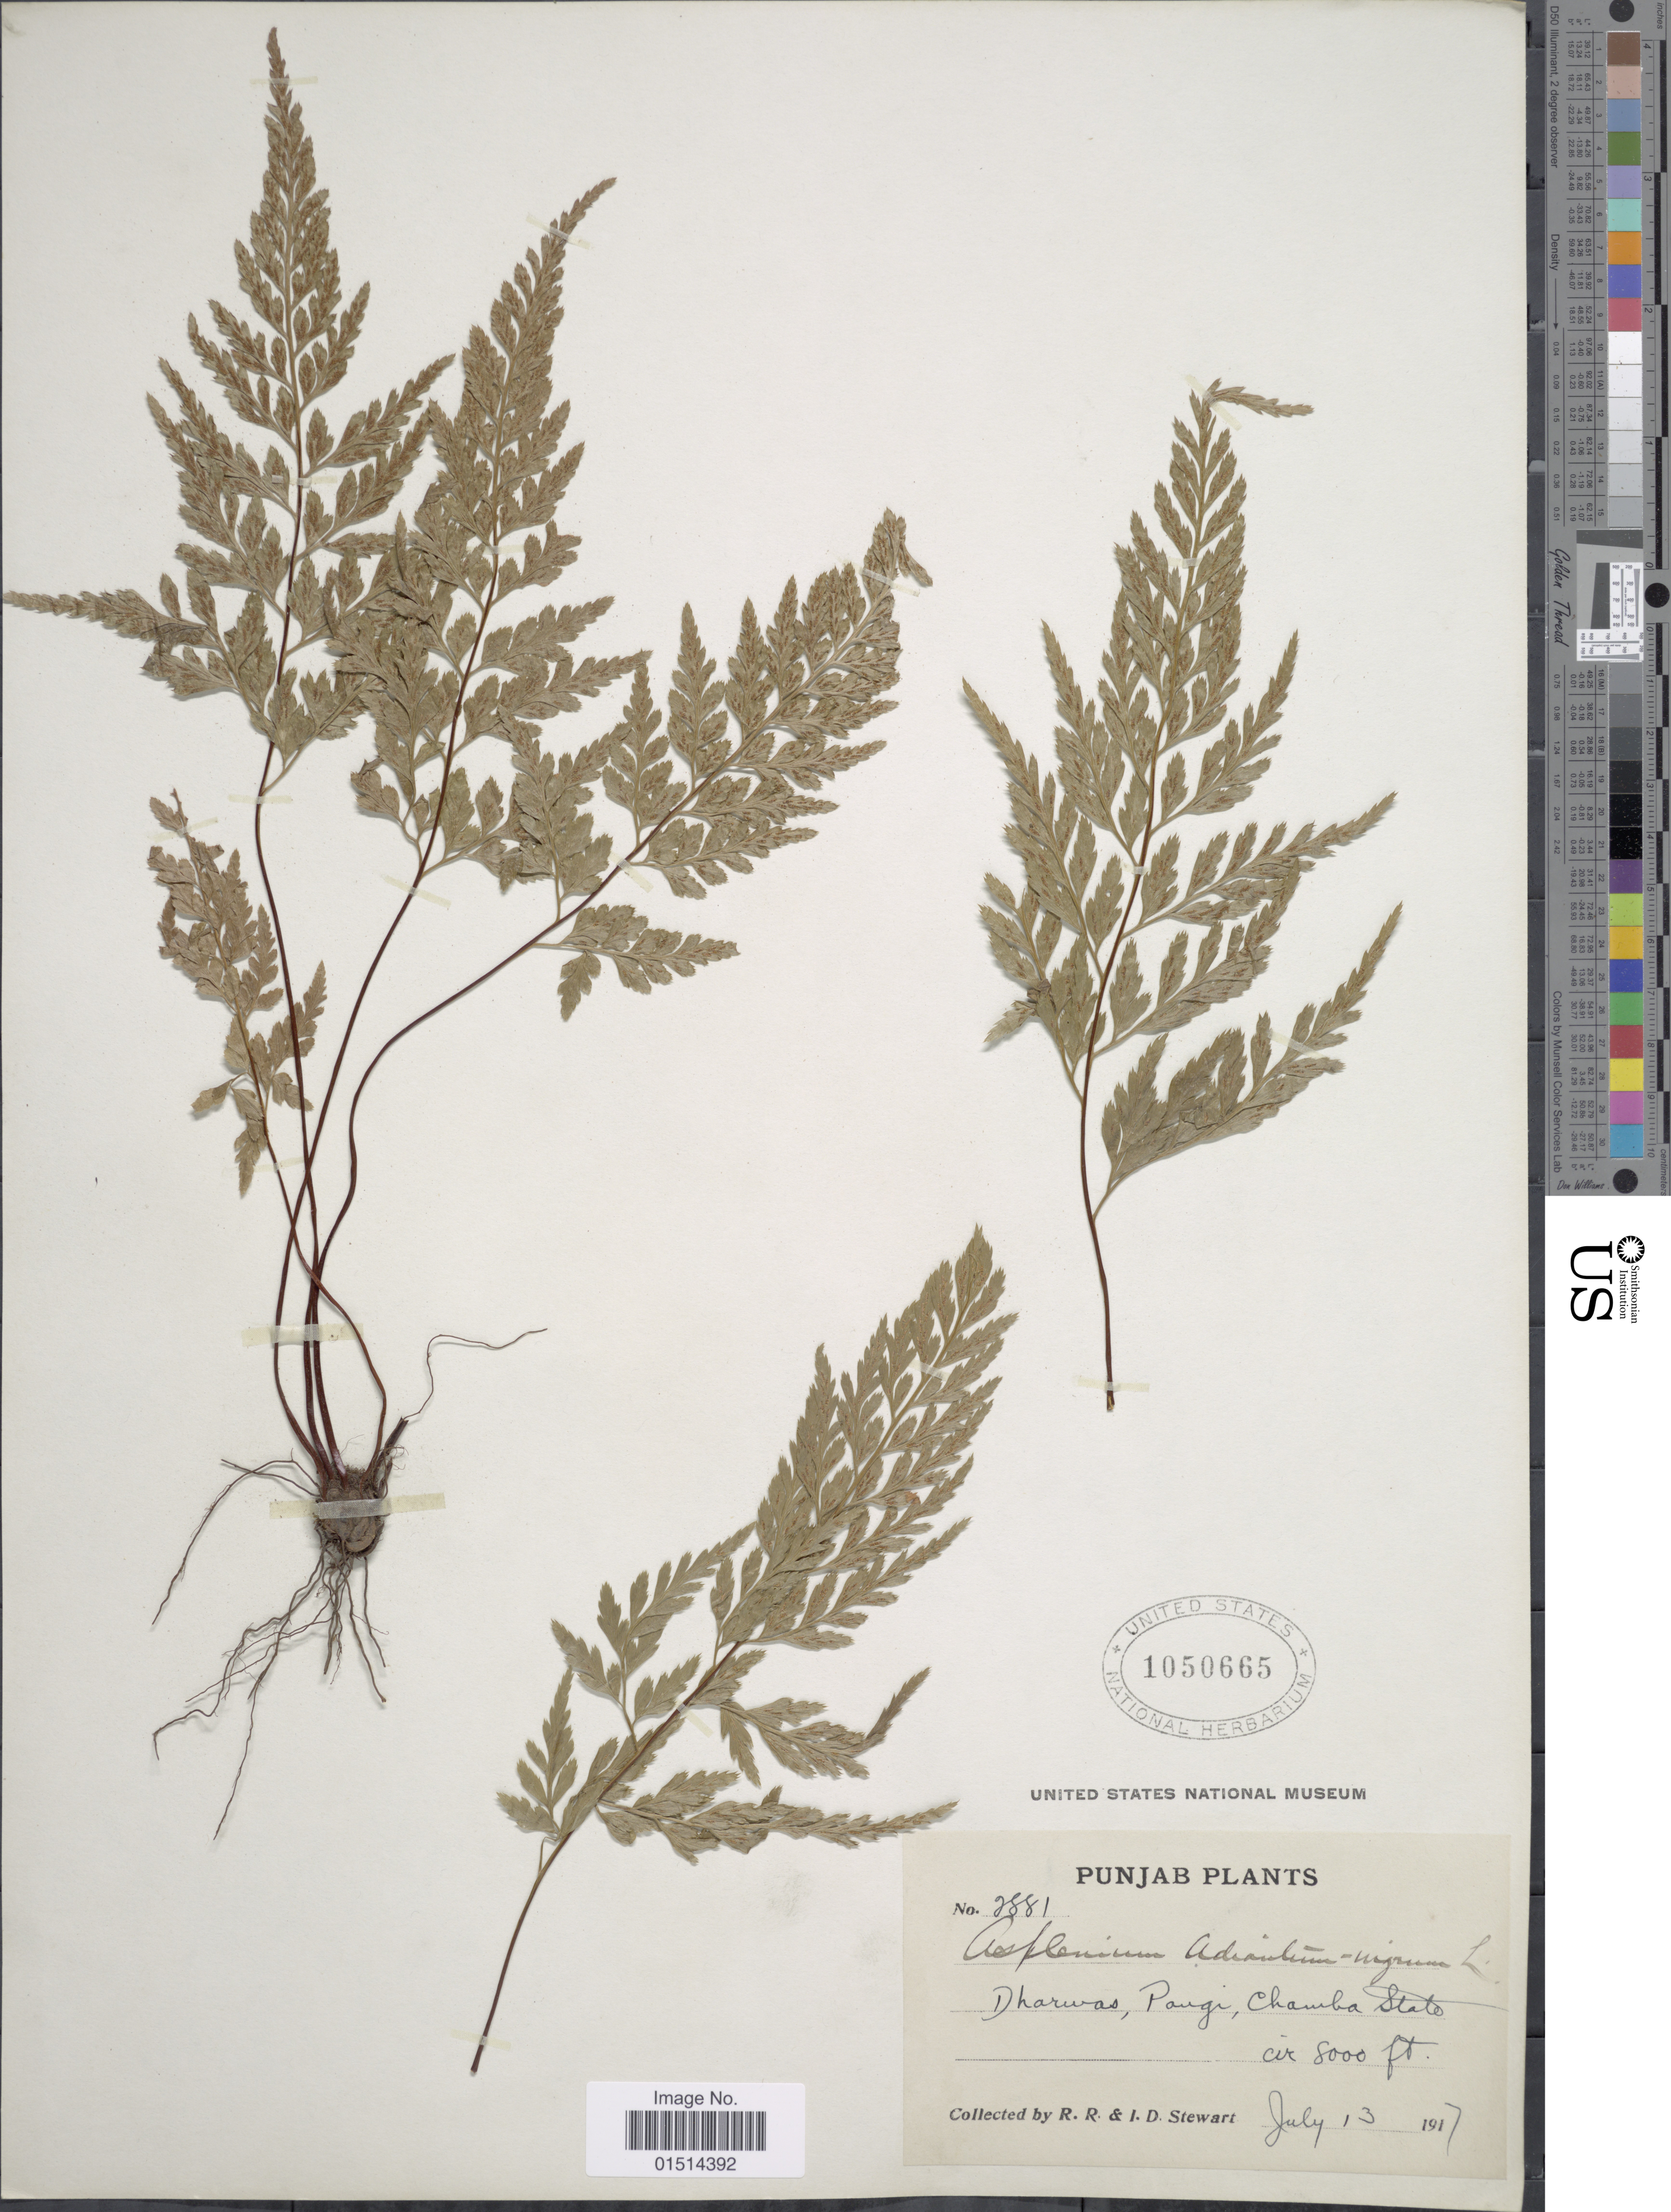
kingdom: Plantae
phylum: Tracheophyta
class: Polypodiopsida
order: Polypodiales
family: Aspleniaceae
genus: Asplenium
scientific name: Asplenium adiantum-nigrum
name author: L.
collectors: R. R. Stewart & I. Stewart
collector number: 2881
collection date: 1917-07-13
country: India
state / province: Himachal Pradesh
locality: Punjab, Dharwas, Pangi, Chamba State.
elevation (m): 2438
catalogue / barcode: US 1050665